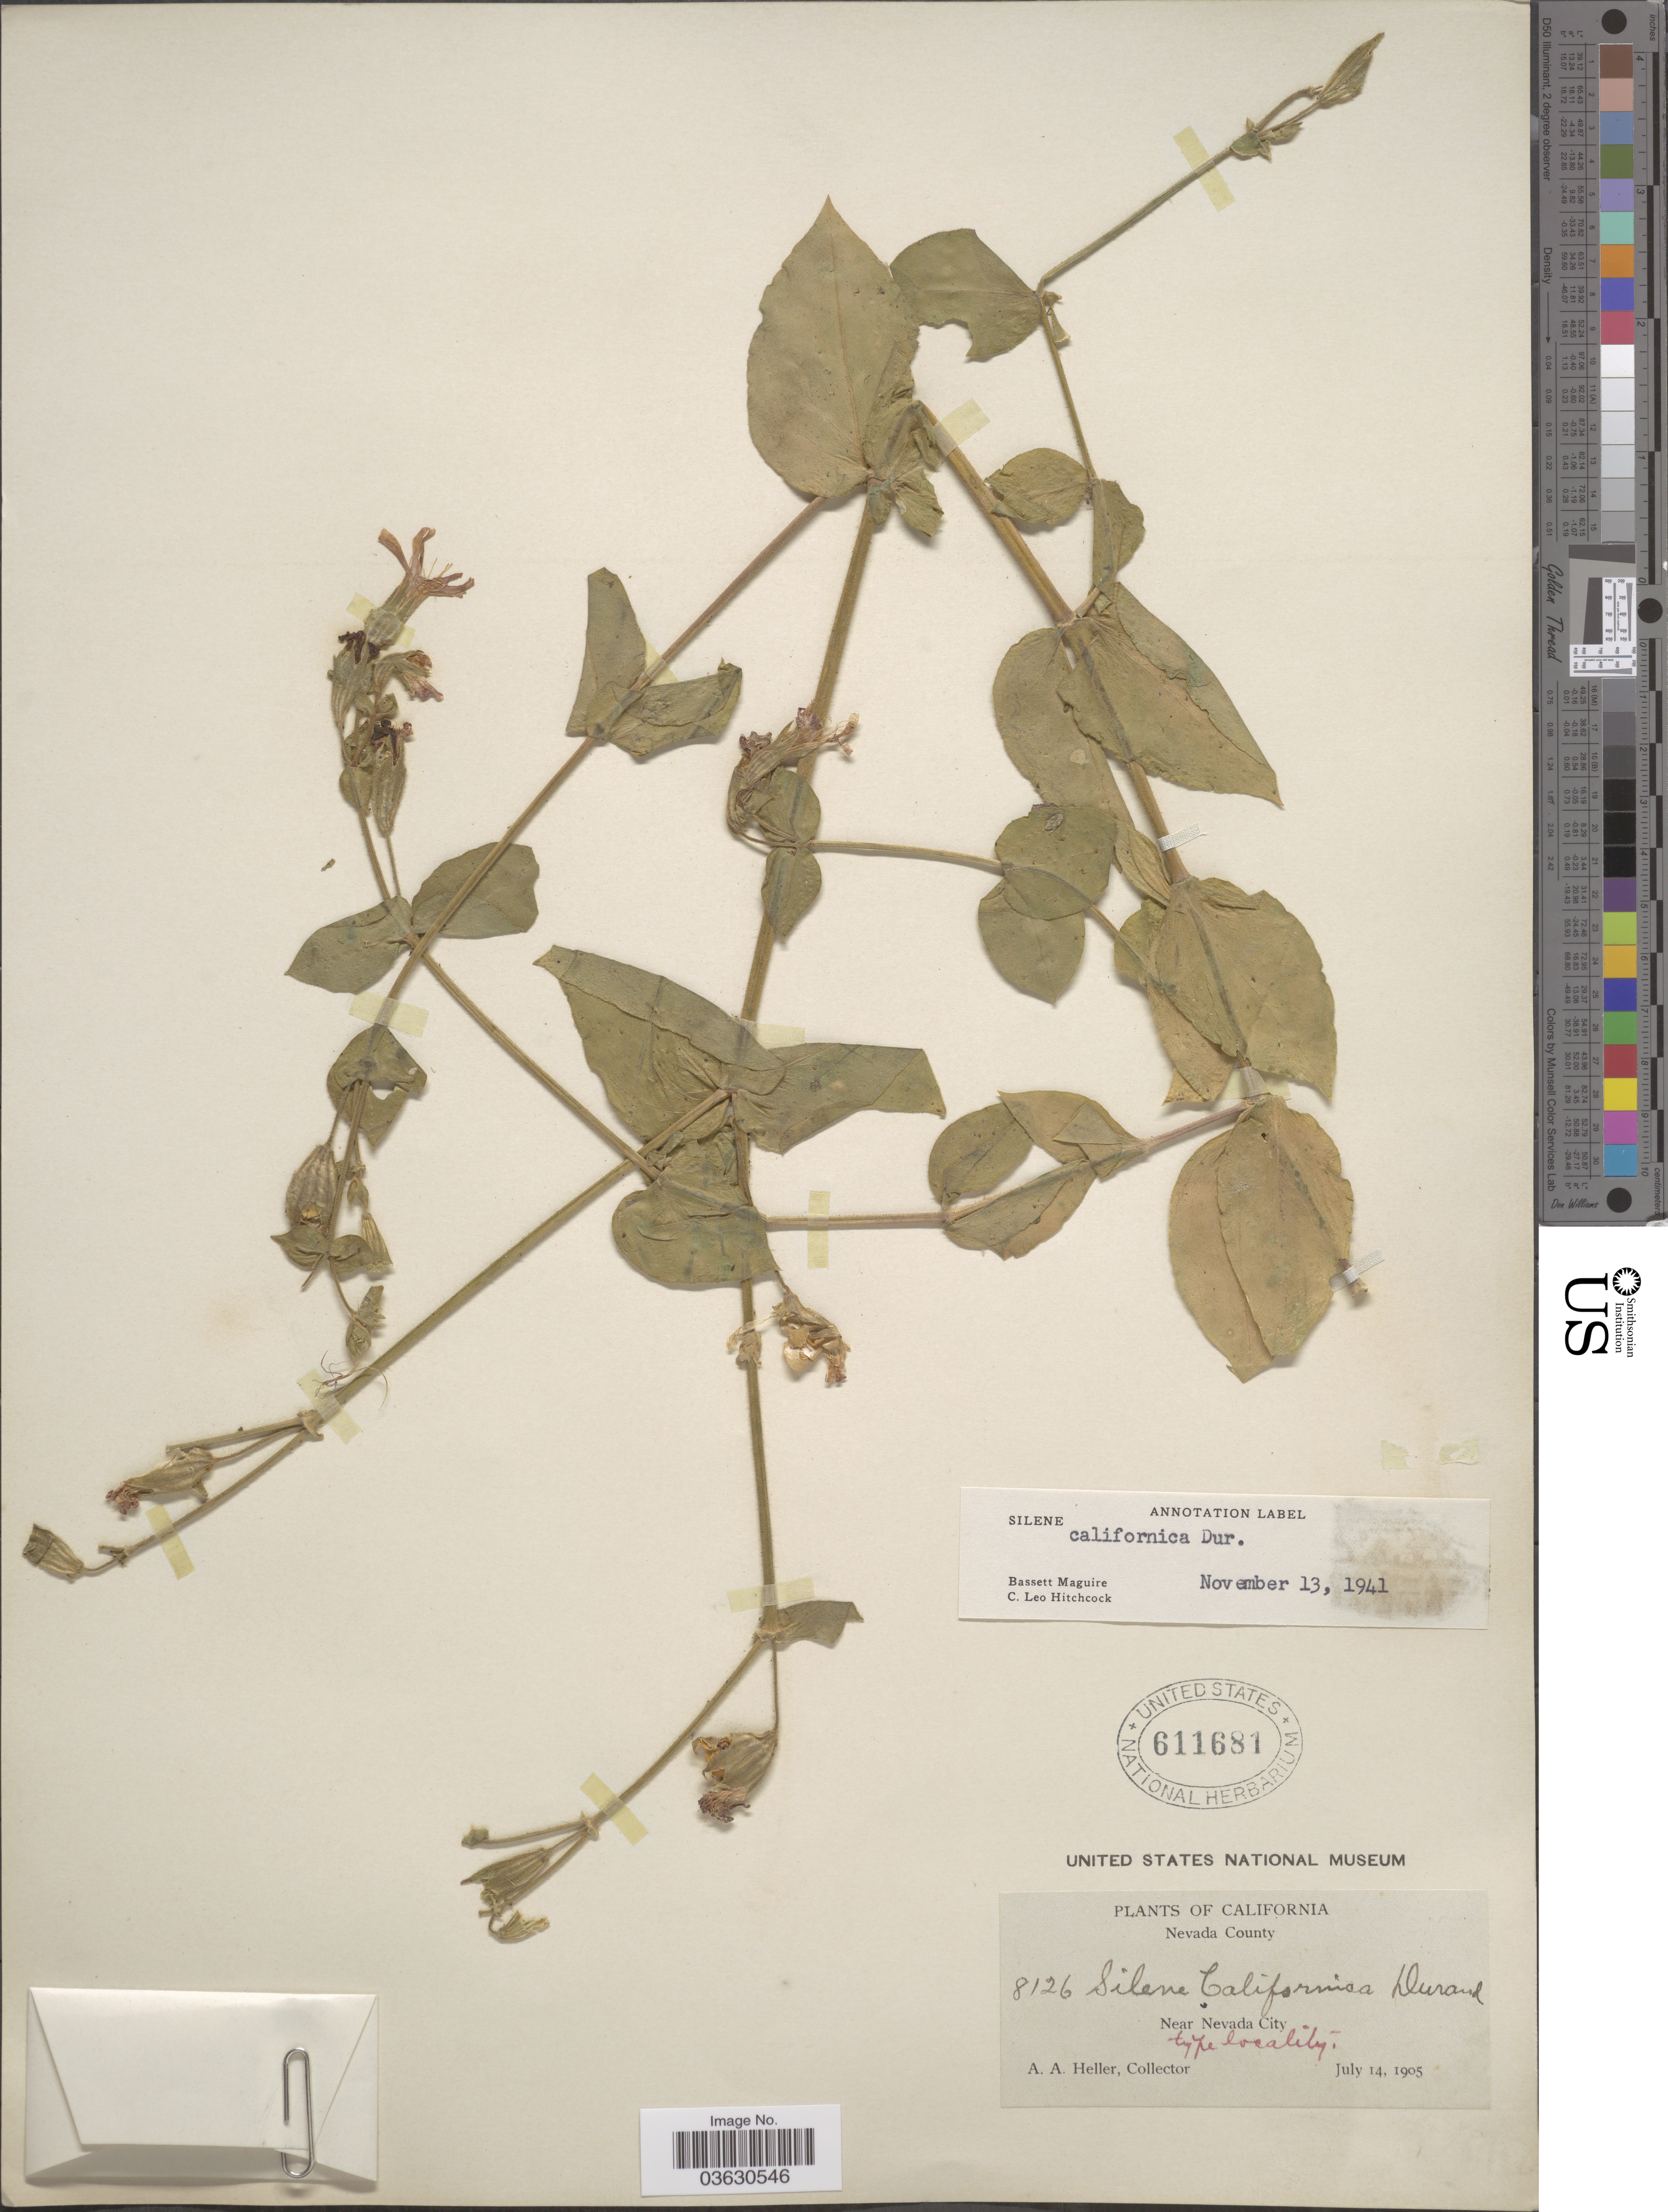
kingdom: Plantae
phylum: Tracheophyta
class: Magnoliopsida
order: Caryophyllales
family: Caryophyllaceae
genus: Silene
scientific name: Silene californica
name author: Durand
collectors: A. A. Heller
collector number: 8126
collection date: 1905-07-14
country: United States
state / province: California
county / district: Nevada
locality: Nevada County. Near Nevada City.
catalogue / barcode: US 611681